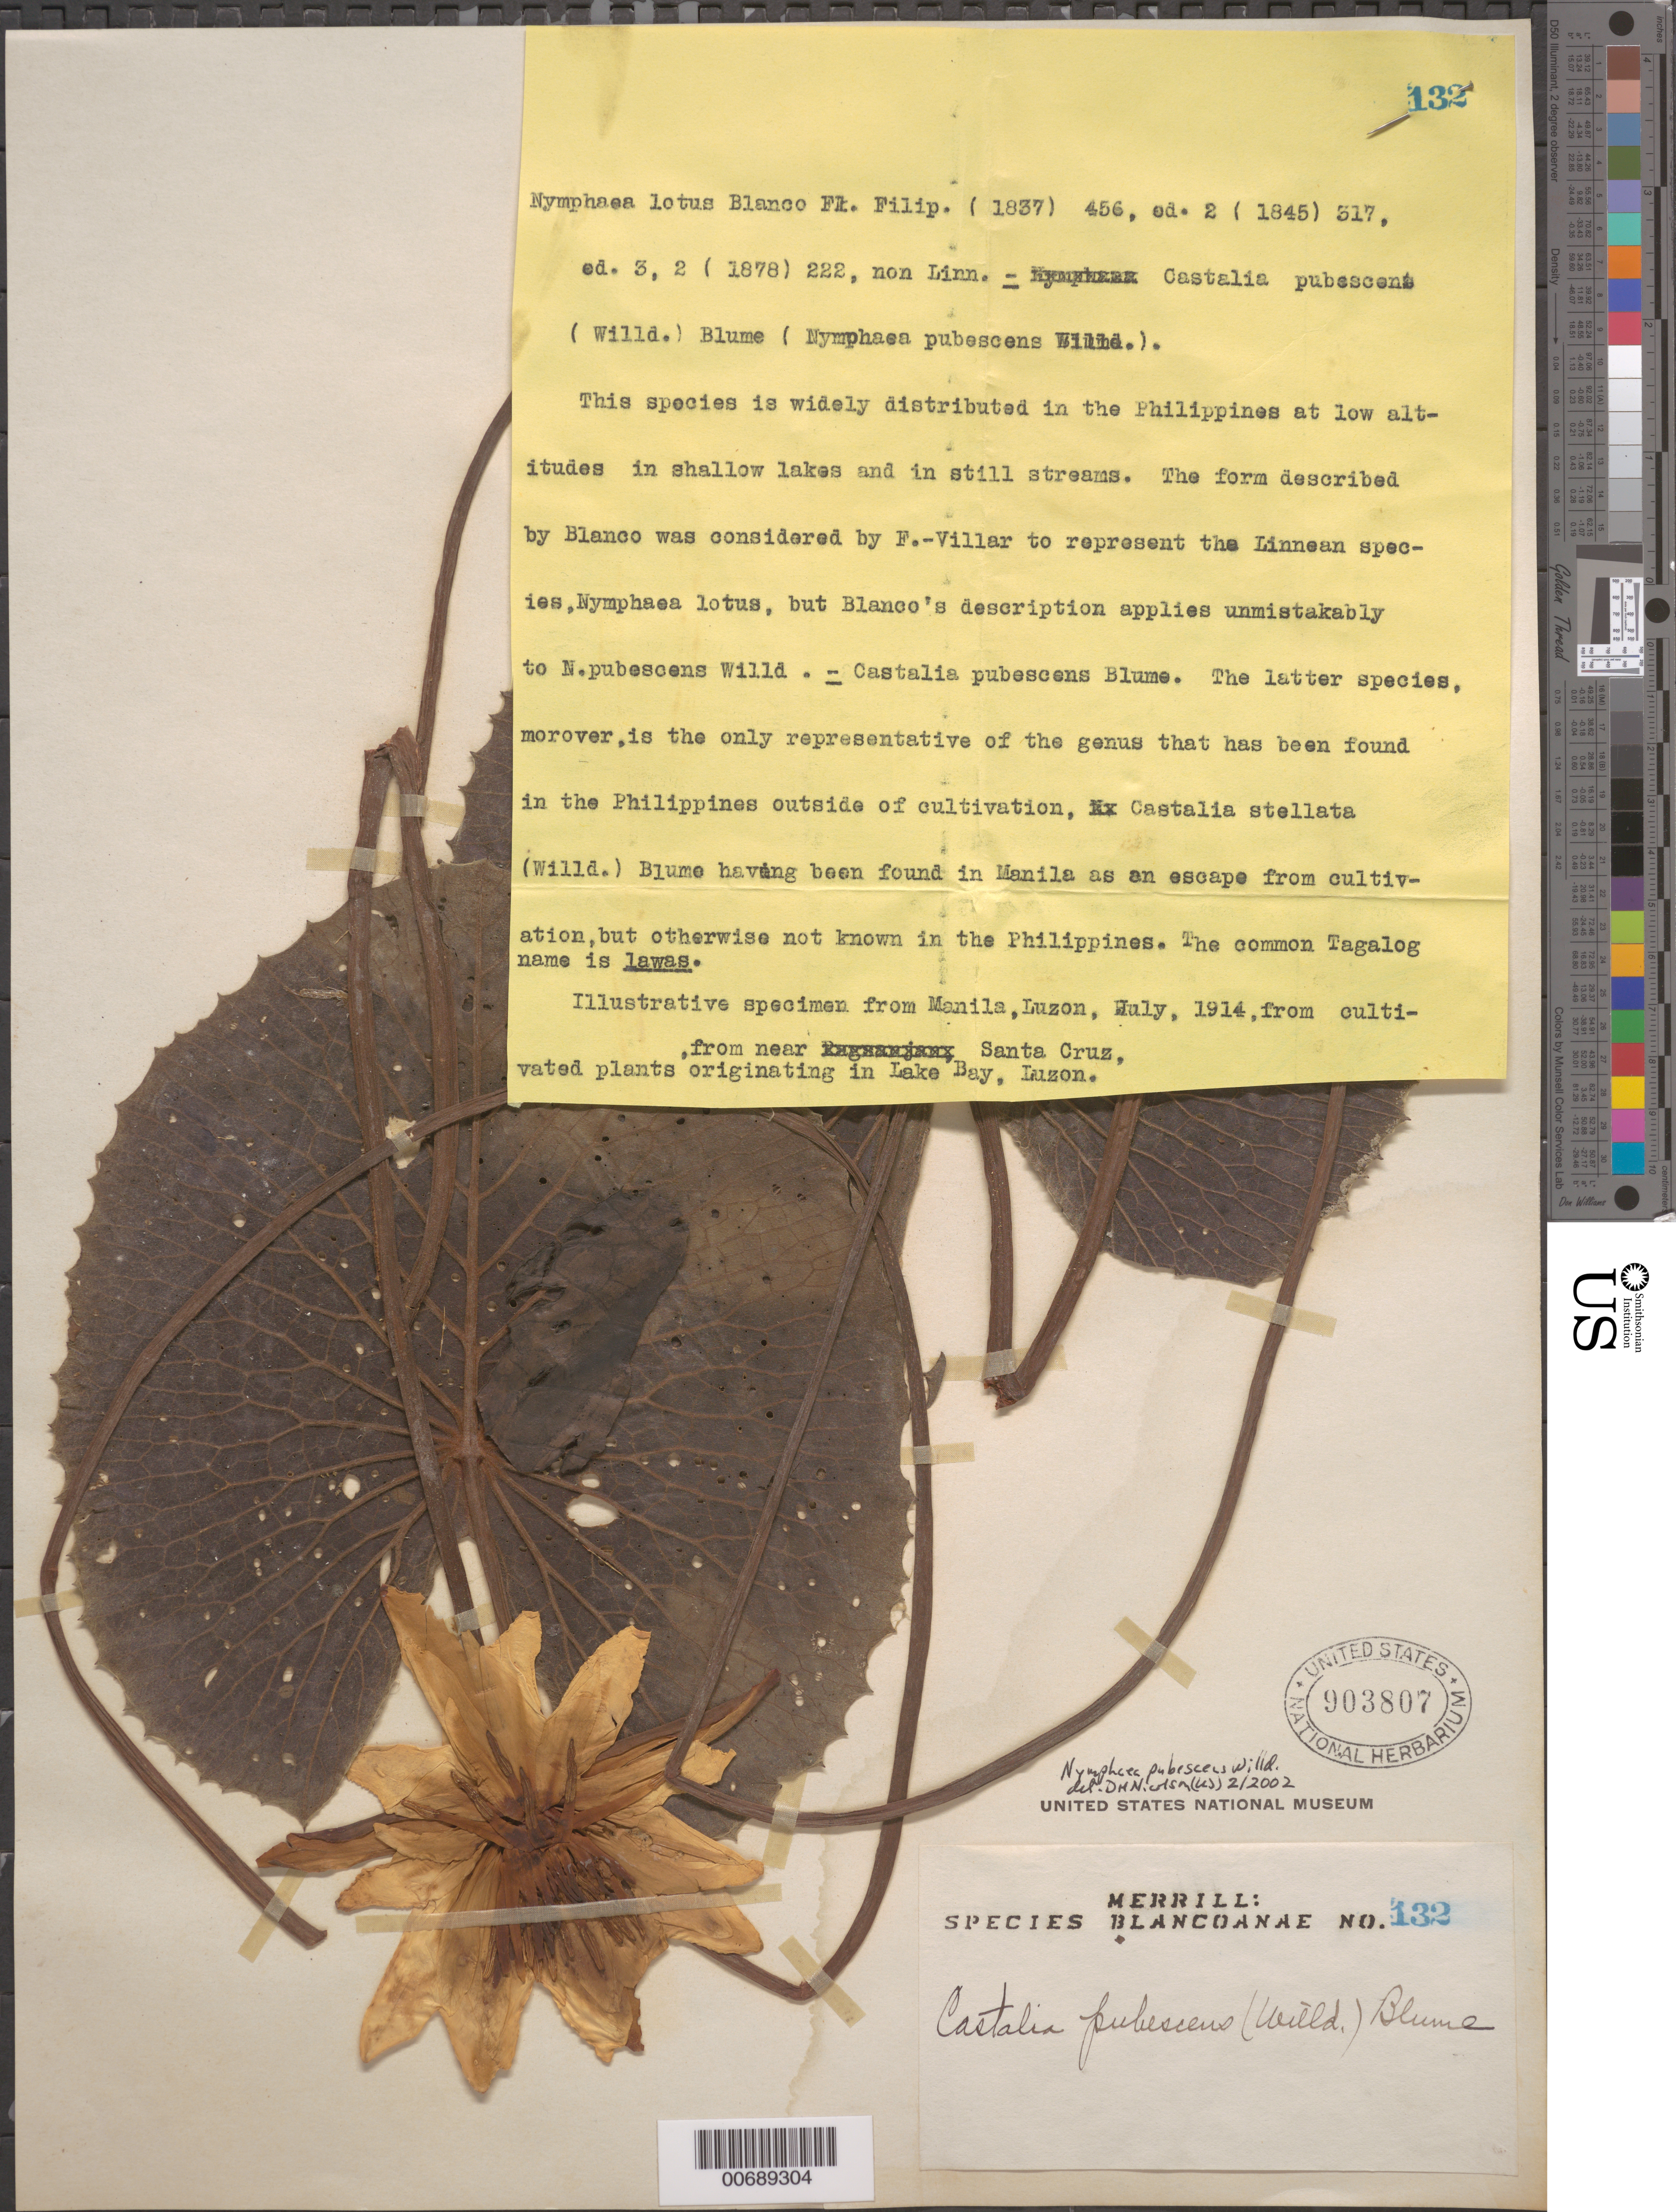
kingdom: Plantae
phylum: Tracheophyta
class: Magnoliopsida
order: Nymphaeales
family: Nymphaeaceae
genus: Nymphaea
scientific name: Nymphaea pubescens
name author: Willd.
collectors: E. D. Merrill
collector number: Sp. Blancoan. 0132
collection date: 1914-07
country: Philippines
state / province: National Capital Region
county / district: Manila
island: Luzon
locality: Manila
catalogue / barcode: US 903807